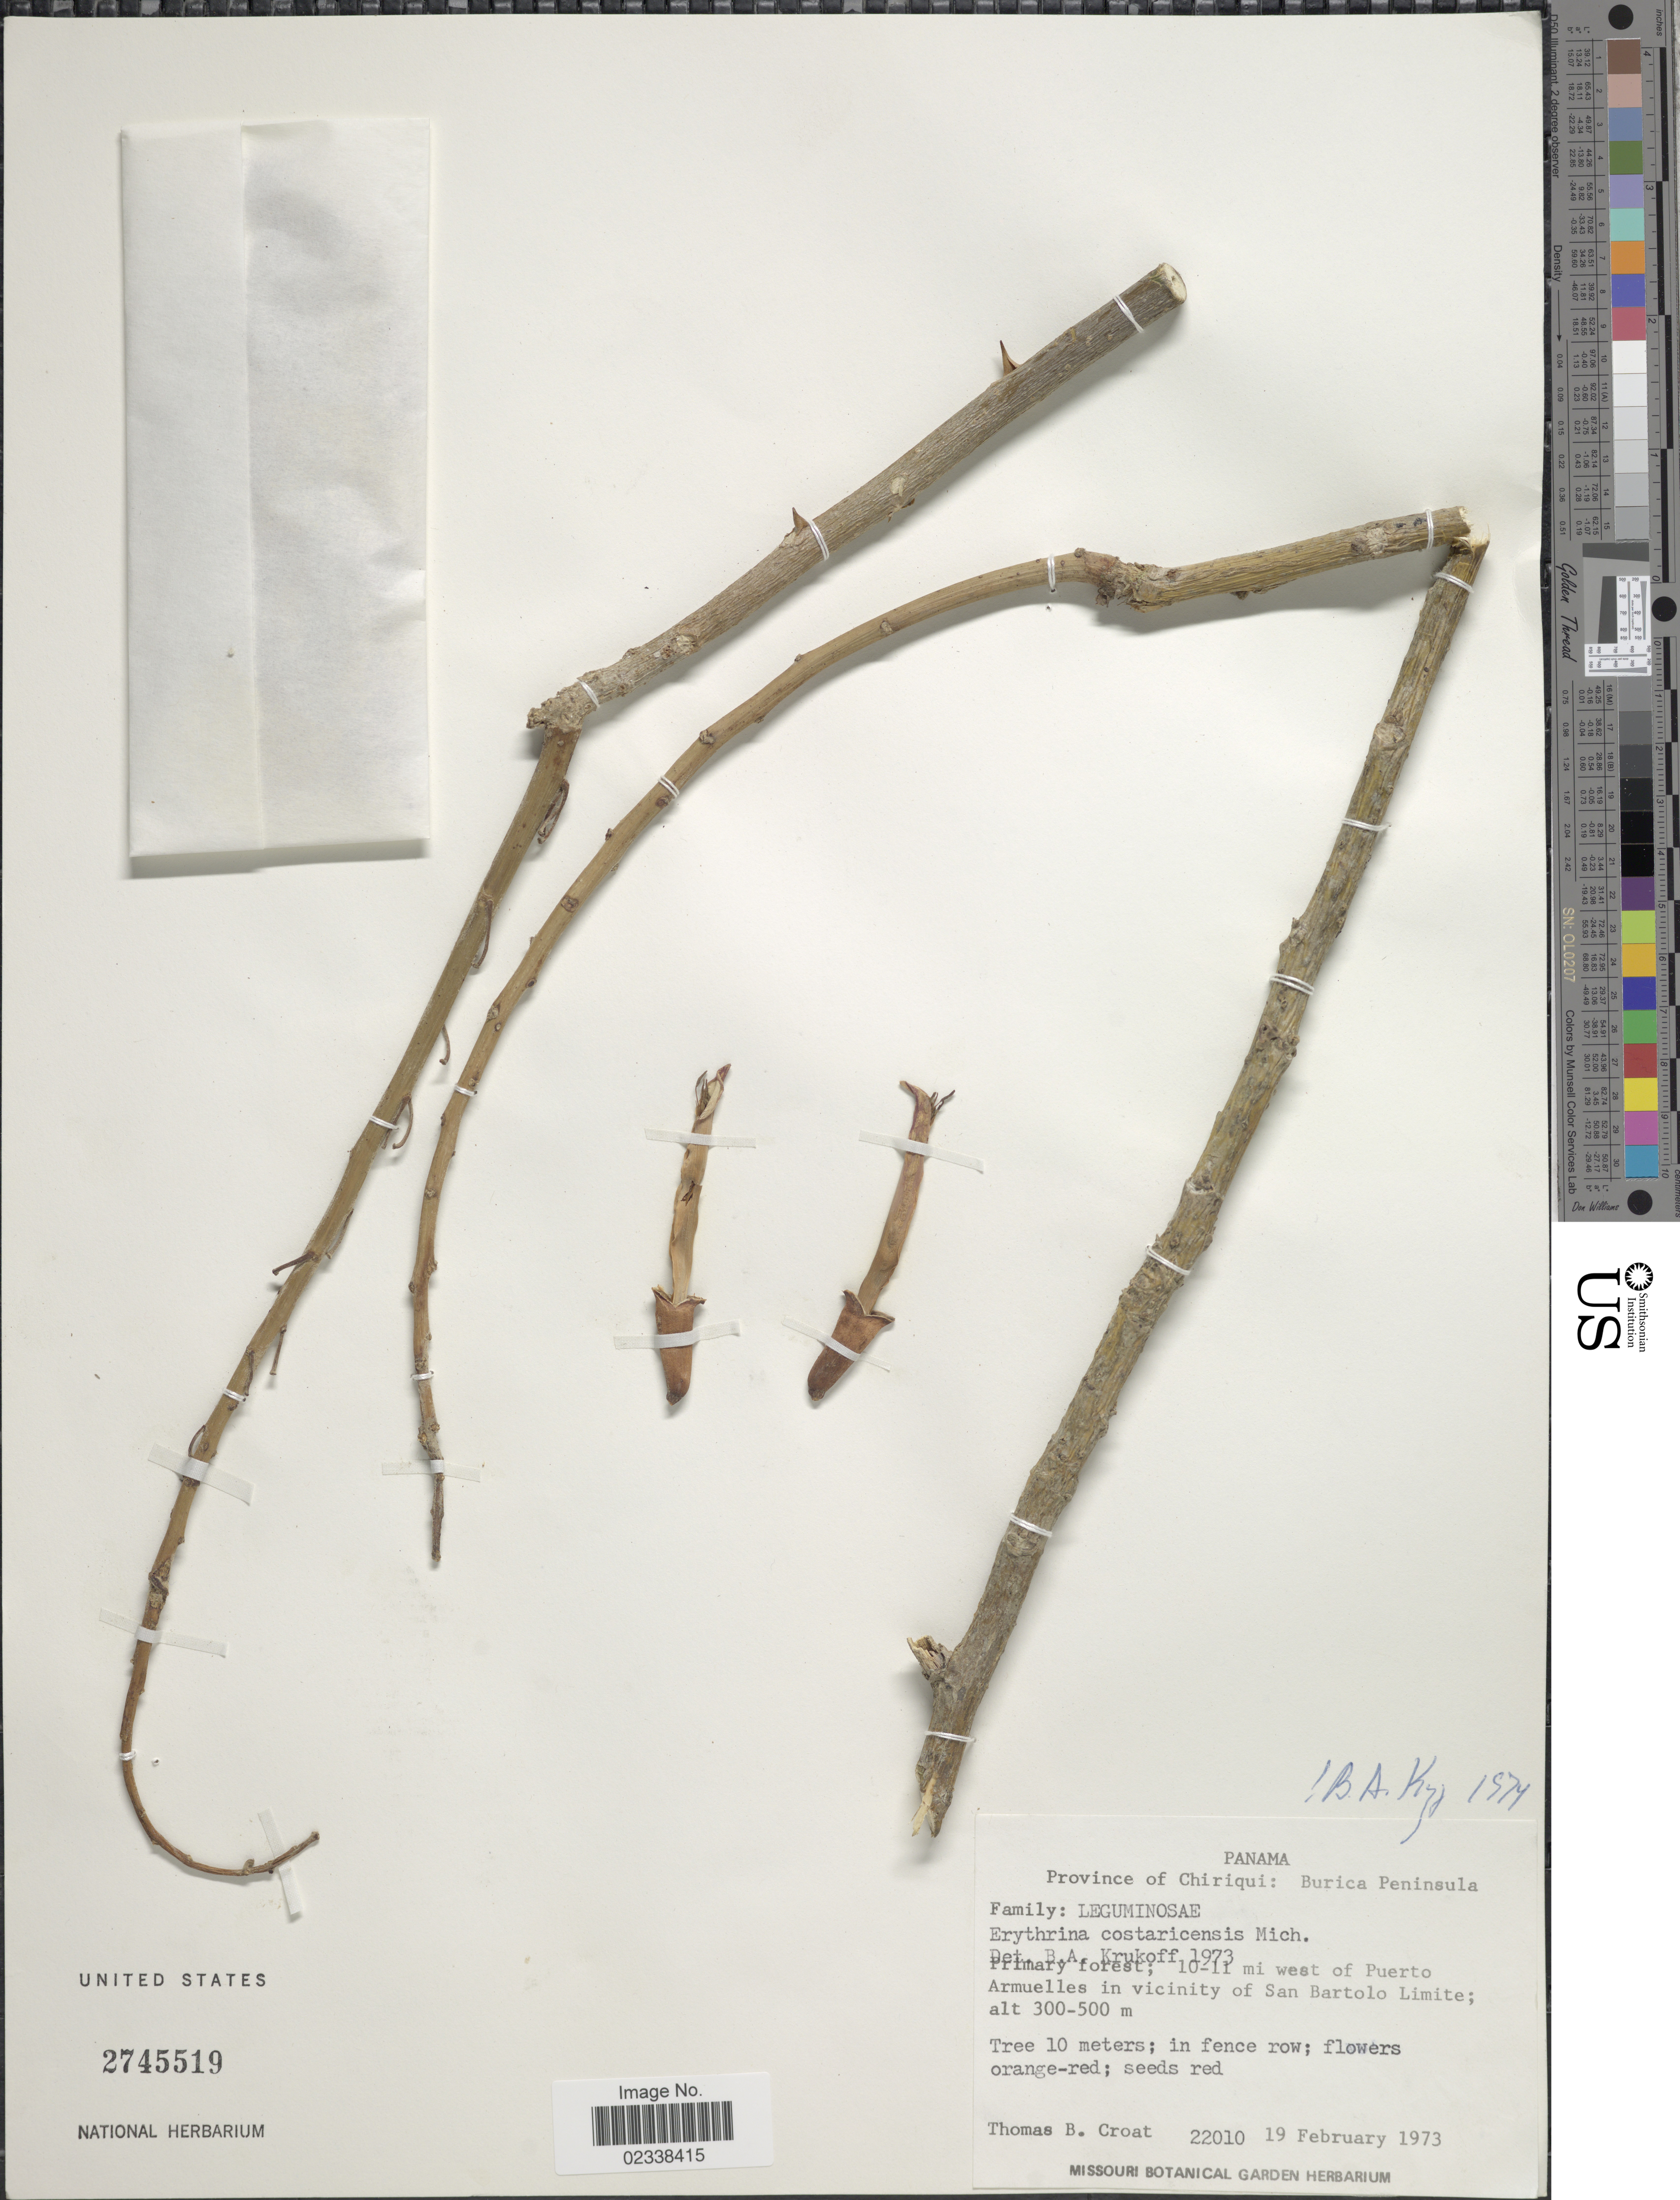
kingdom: Plantae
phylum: Tracheophyta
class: Magnoliopsida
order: Fabales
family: Fabaceae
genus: Erythrina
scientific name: Erythrina costaricensis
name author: Micheli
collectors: T. B. Croat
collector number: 22010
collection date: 1973-02-19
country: Panama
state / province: Chiriqui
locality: Burica Peninsula. 10- 11 mi west of Puerto Armuelles in vicinity of San Bartolo Limite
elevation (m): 300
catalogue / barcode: US 2745519